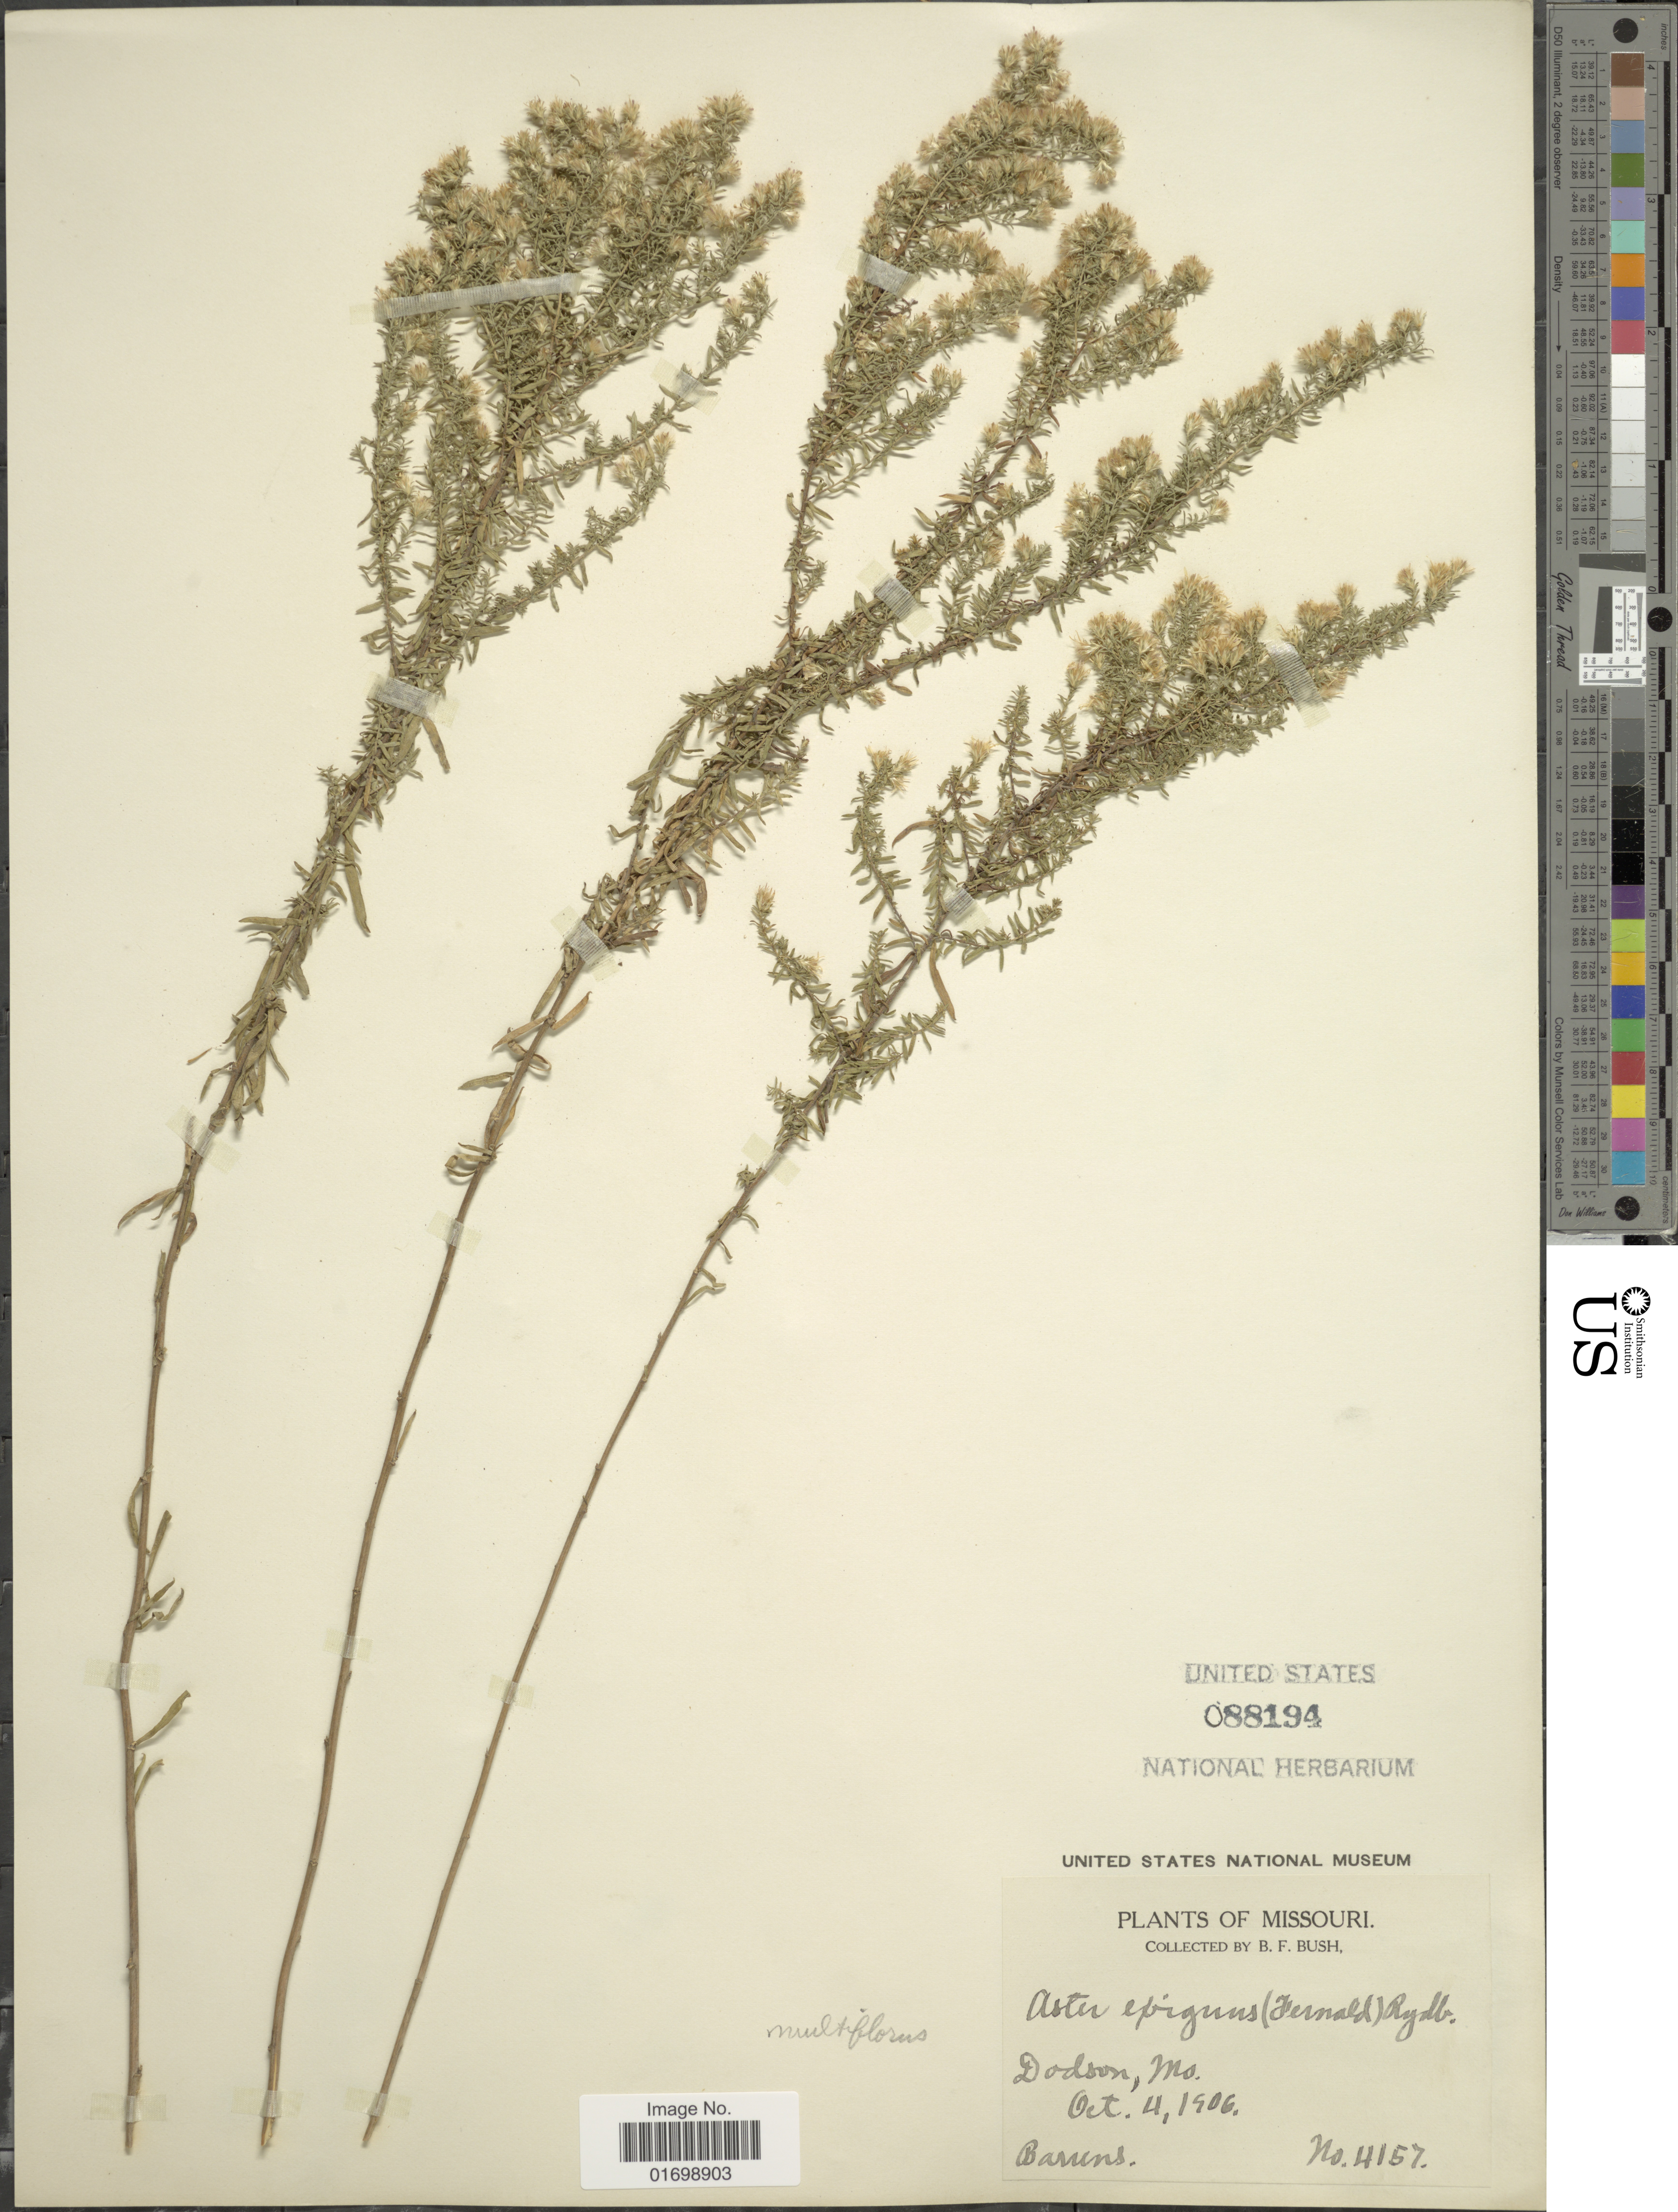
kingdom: Plantae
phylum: Tracheophyta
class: Magnoliopsida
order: Asterales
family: Asteraceae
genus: Symphyotrichum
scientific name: Symphyotrichum ericoides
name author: (L.) G.L. Nesom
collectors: B. F. Bush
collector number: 4157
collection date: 1906-10-04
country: United States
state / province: Missouri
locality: Dodson, barrens.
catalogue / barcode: US 88194